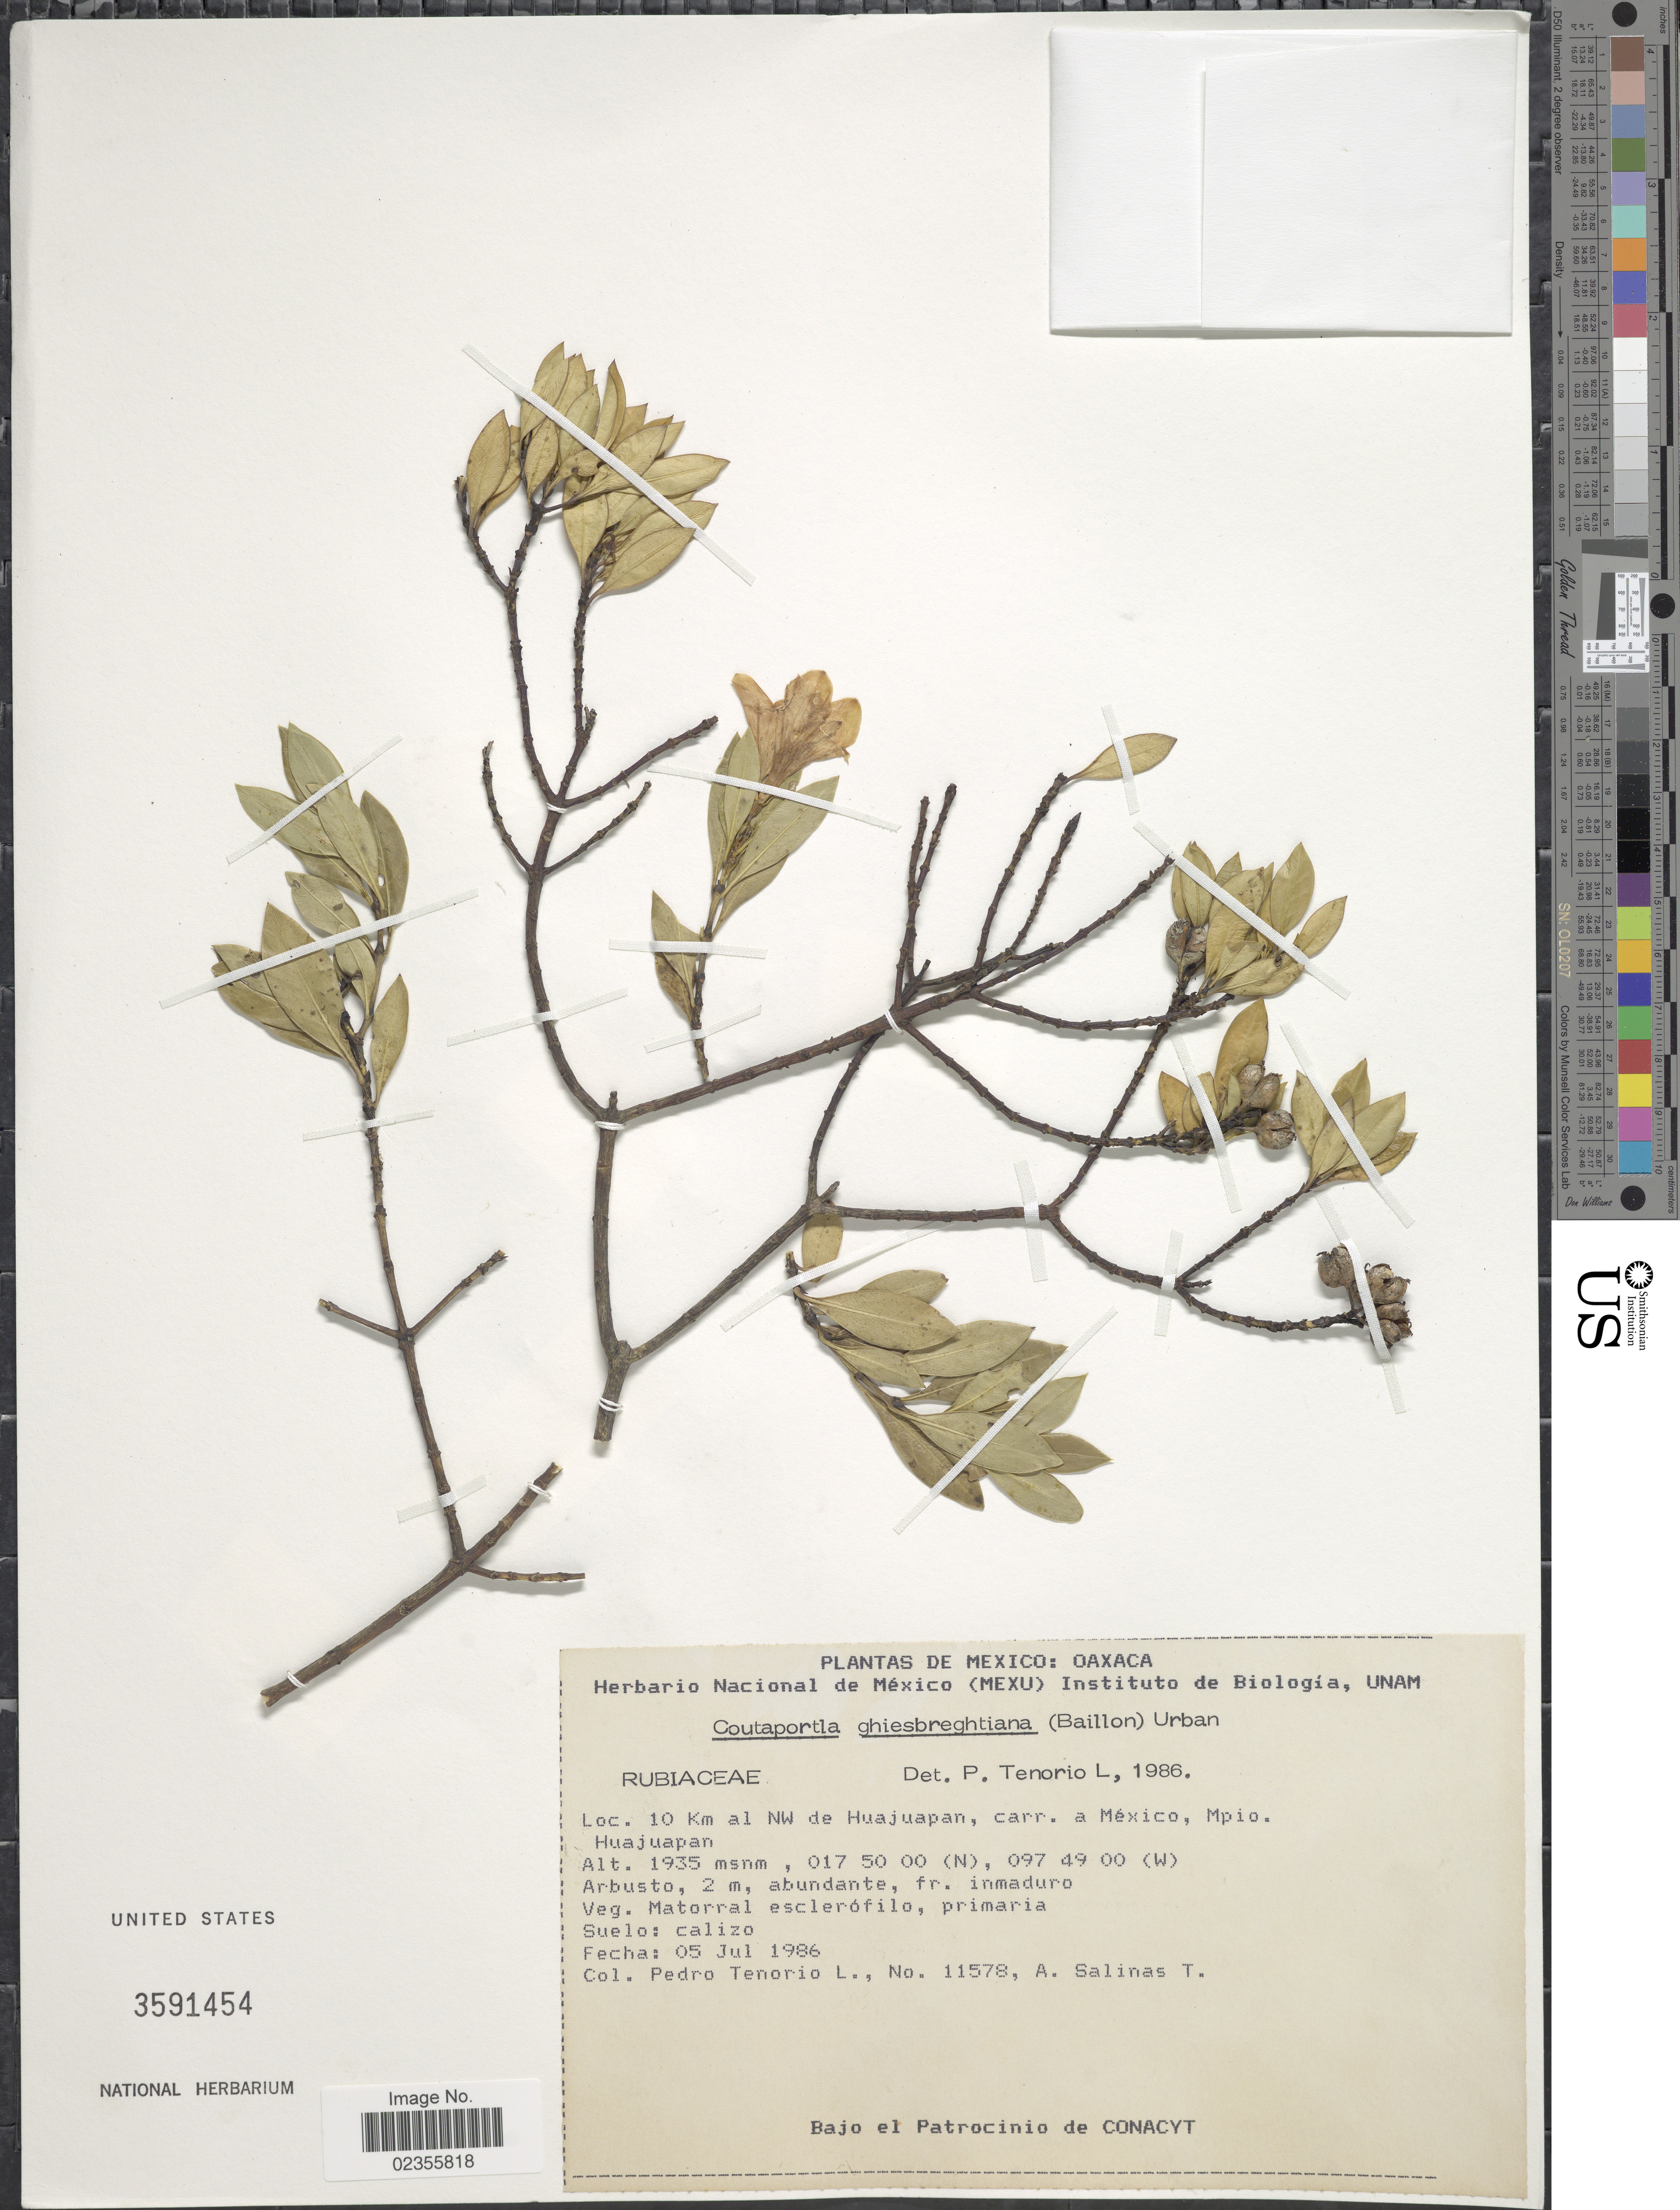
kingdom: Plantae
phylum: Tracheophyta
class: Magnoliopsida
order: Gentianales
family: Rubiaceae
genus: Coutaportla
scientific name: Coutaportla ghiesbreghtiana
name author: (Baill.) Urb.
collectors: P. Tenorio L. & A. Salinas T.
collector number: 11578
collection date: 1986-07-05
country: Mexico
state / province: Oaxaca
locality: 10Km al NW de Huajuapan, carr. a Mexico, Mpio. Huajuapan.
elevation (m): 1935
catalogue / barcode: US 3591454